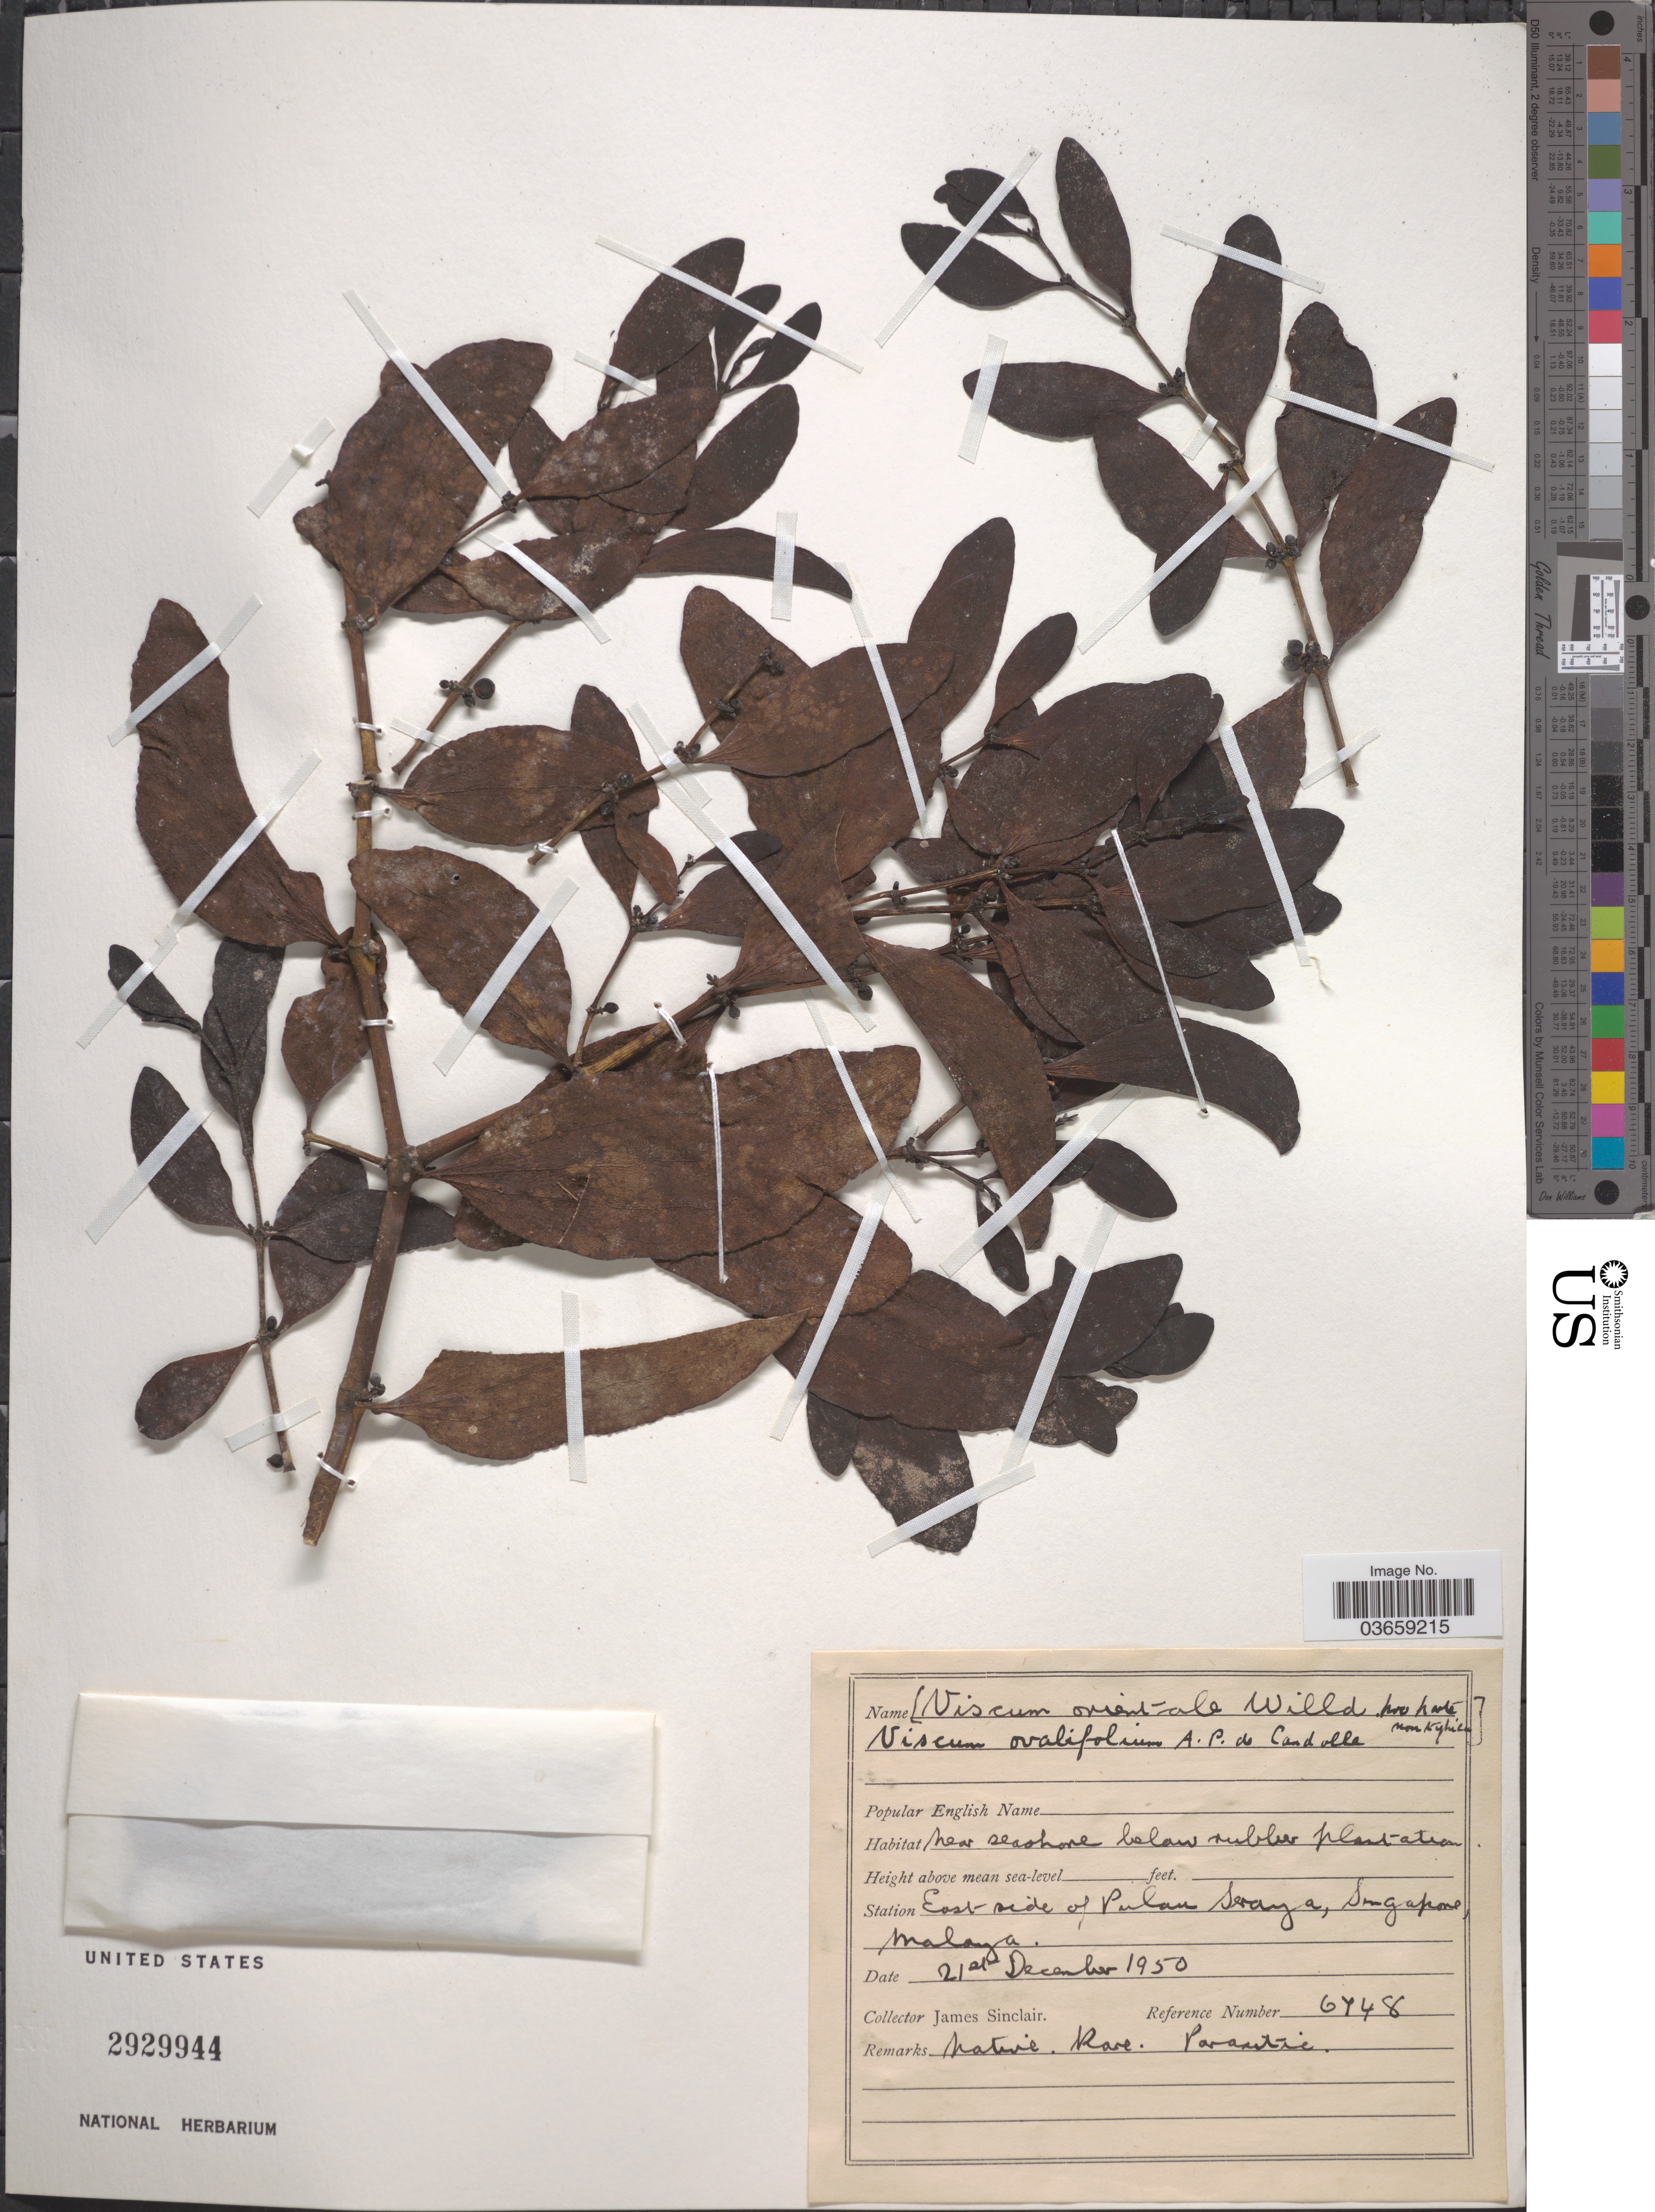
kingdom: Plantae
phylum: Tracheophyta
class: Magnoliopsida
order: Santalales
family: Viscaceae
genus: Viscum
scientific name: Viscum orientale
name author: DC.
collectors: J. Sinclair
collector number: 6748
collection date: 1950-12-21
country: Singapore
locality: Station East side of Pulau Seraya. Malaya.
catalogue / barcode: US 2929944